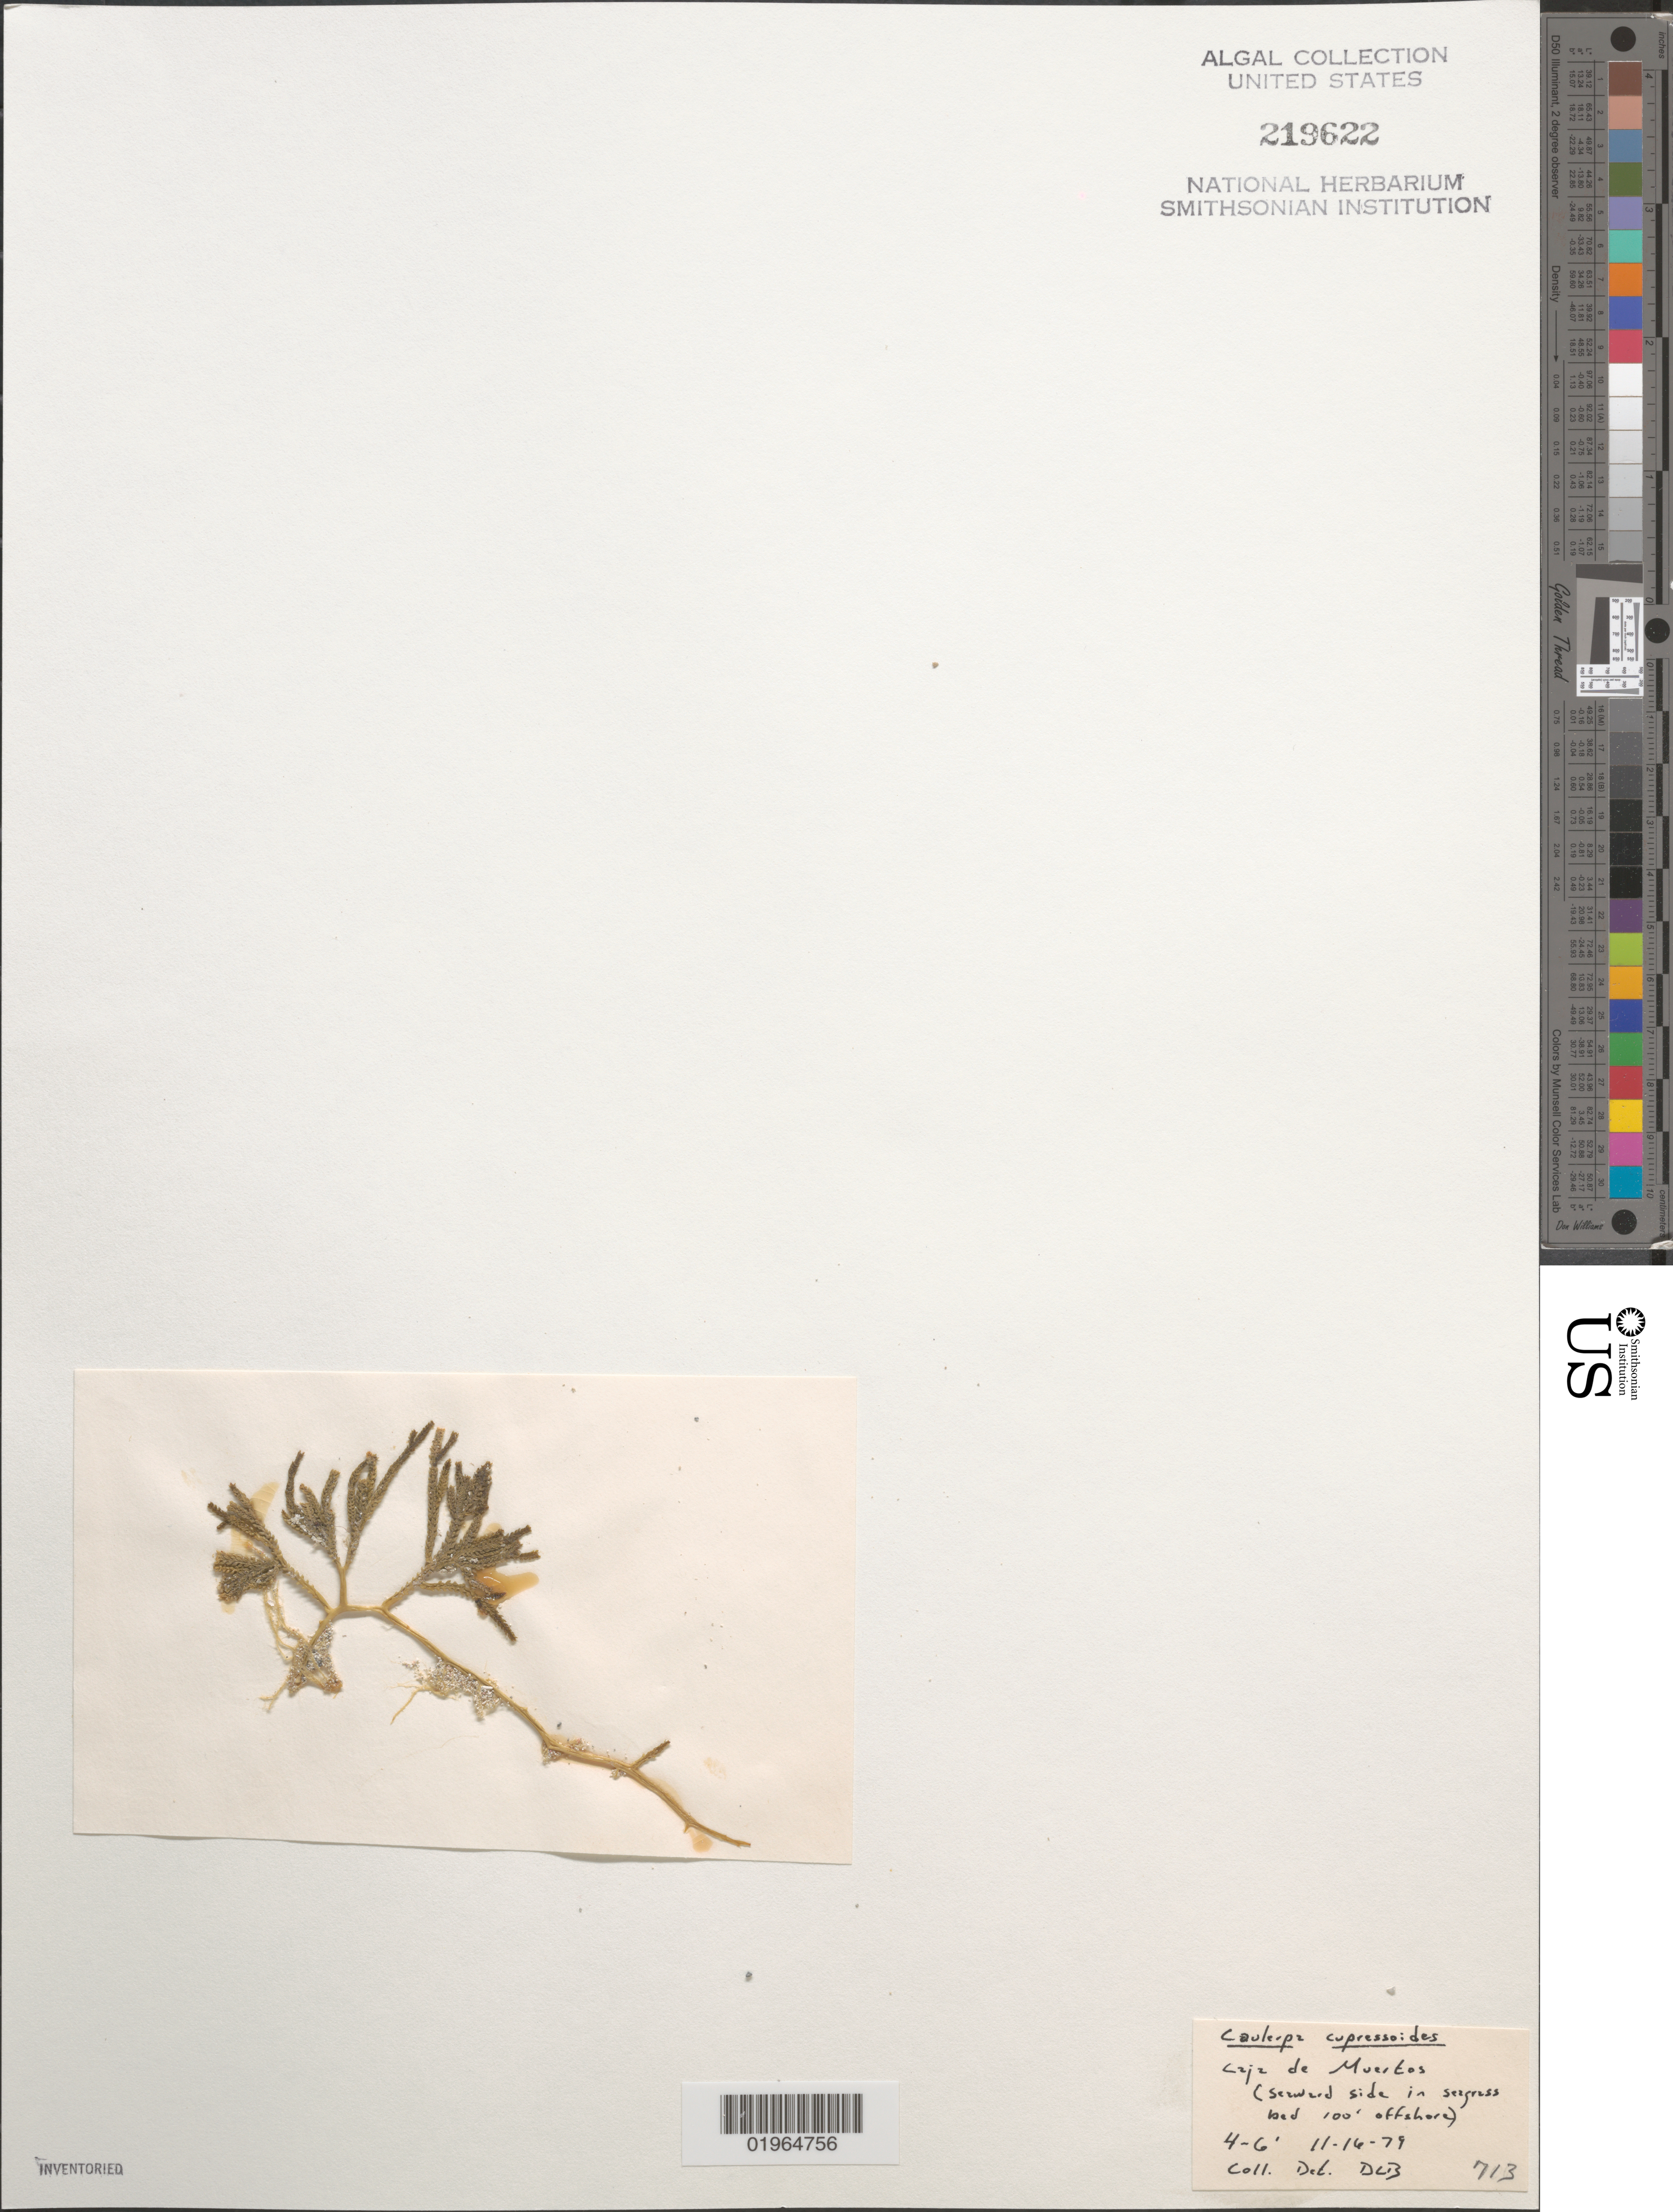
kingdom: Plantae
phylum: Chlorophyta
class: Ulvophyceae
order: Bryopsidales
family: Caulerpaceae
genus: Caulerpa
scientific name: Caulerpa cupressoides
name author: (Vahl) C. Agardh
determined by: Ballantine, D. L.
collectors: D.L. Ballantine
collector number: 713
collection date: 1979-11-16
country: Puerto Rico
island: Isla Caja de Muertos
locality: Seaward side in seagrassb bed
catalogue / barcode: US 216322